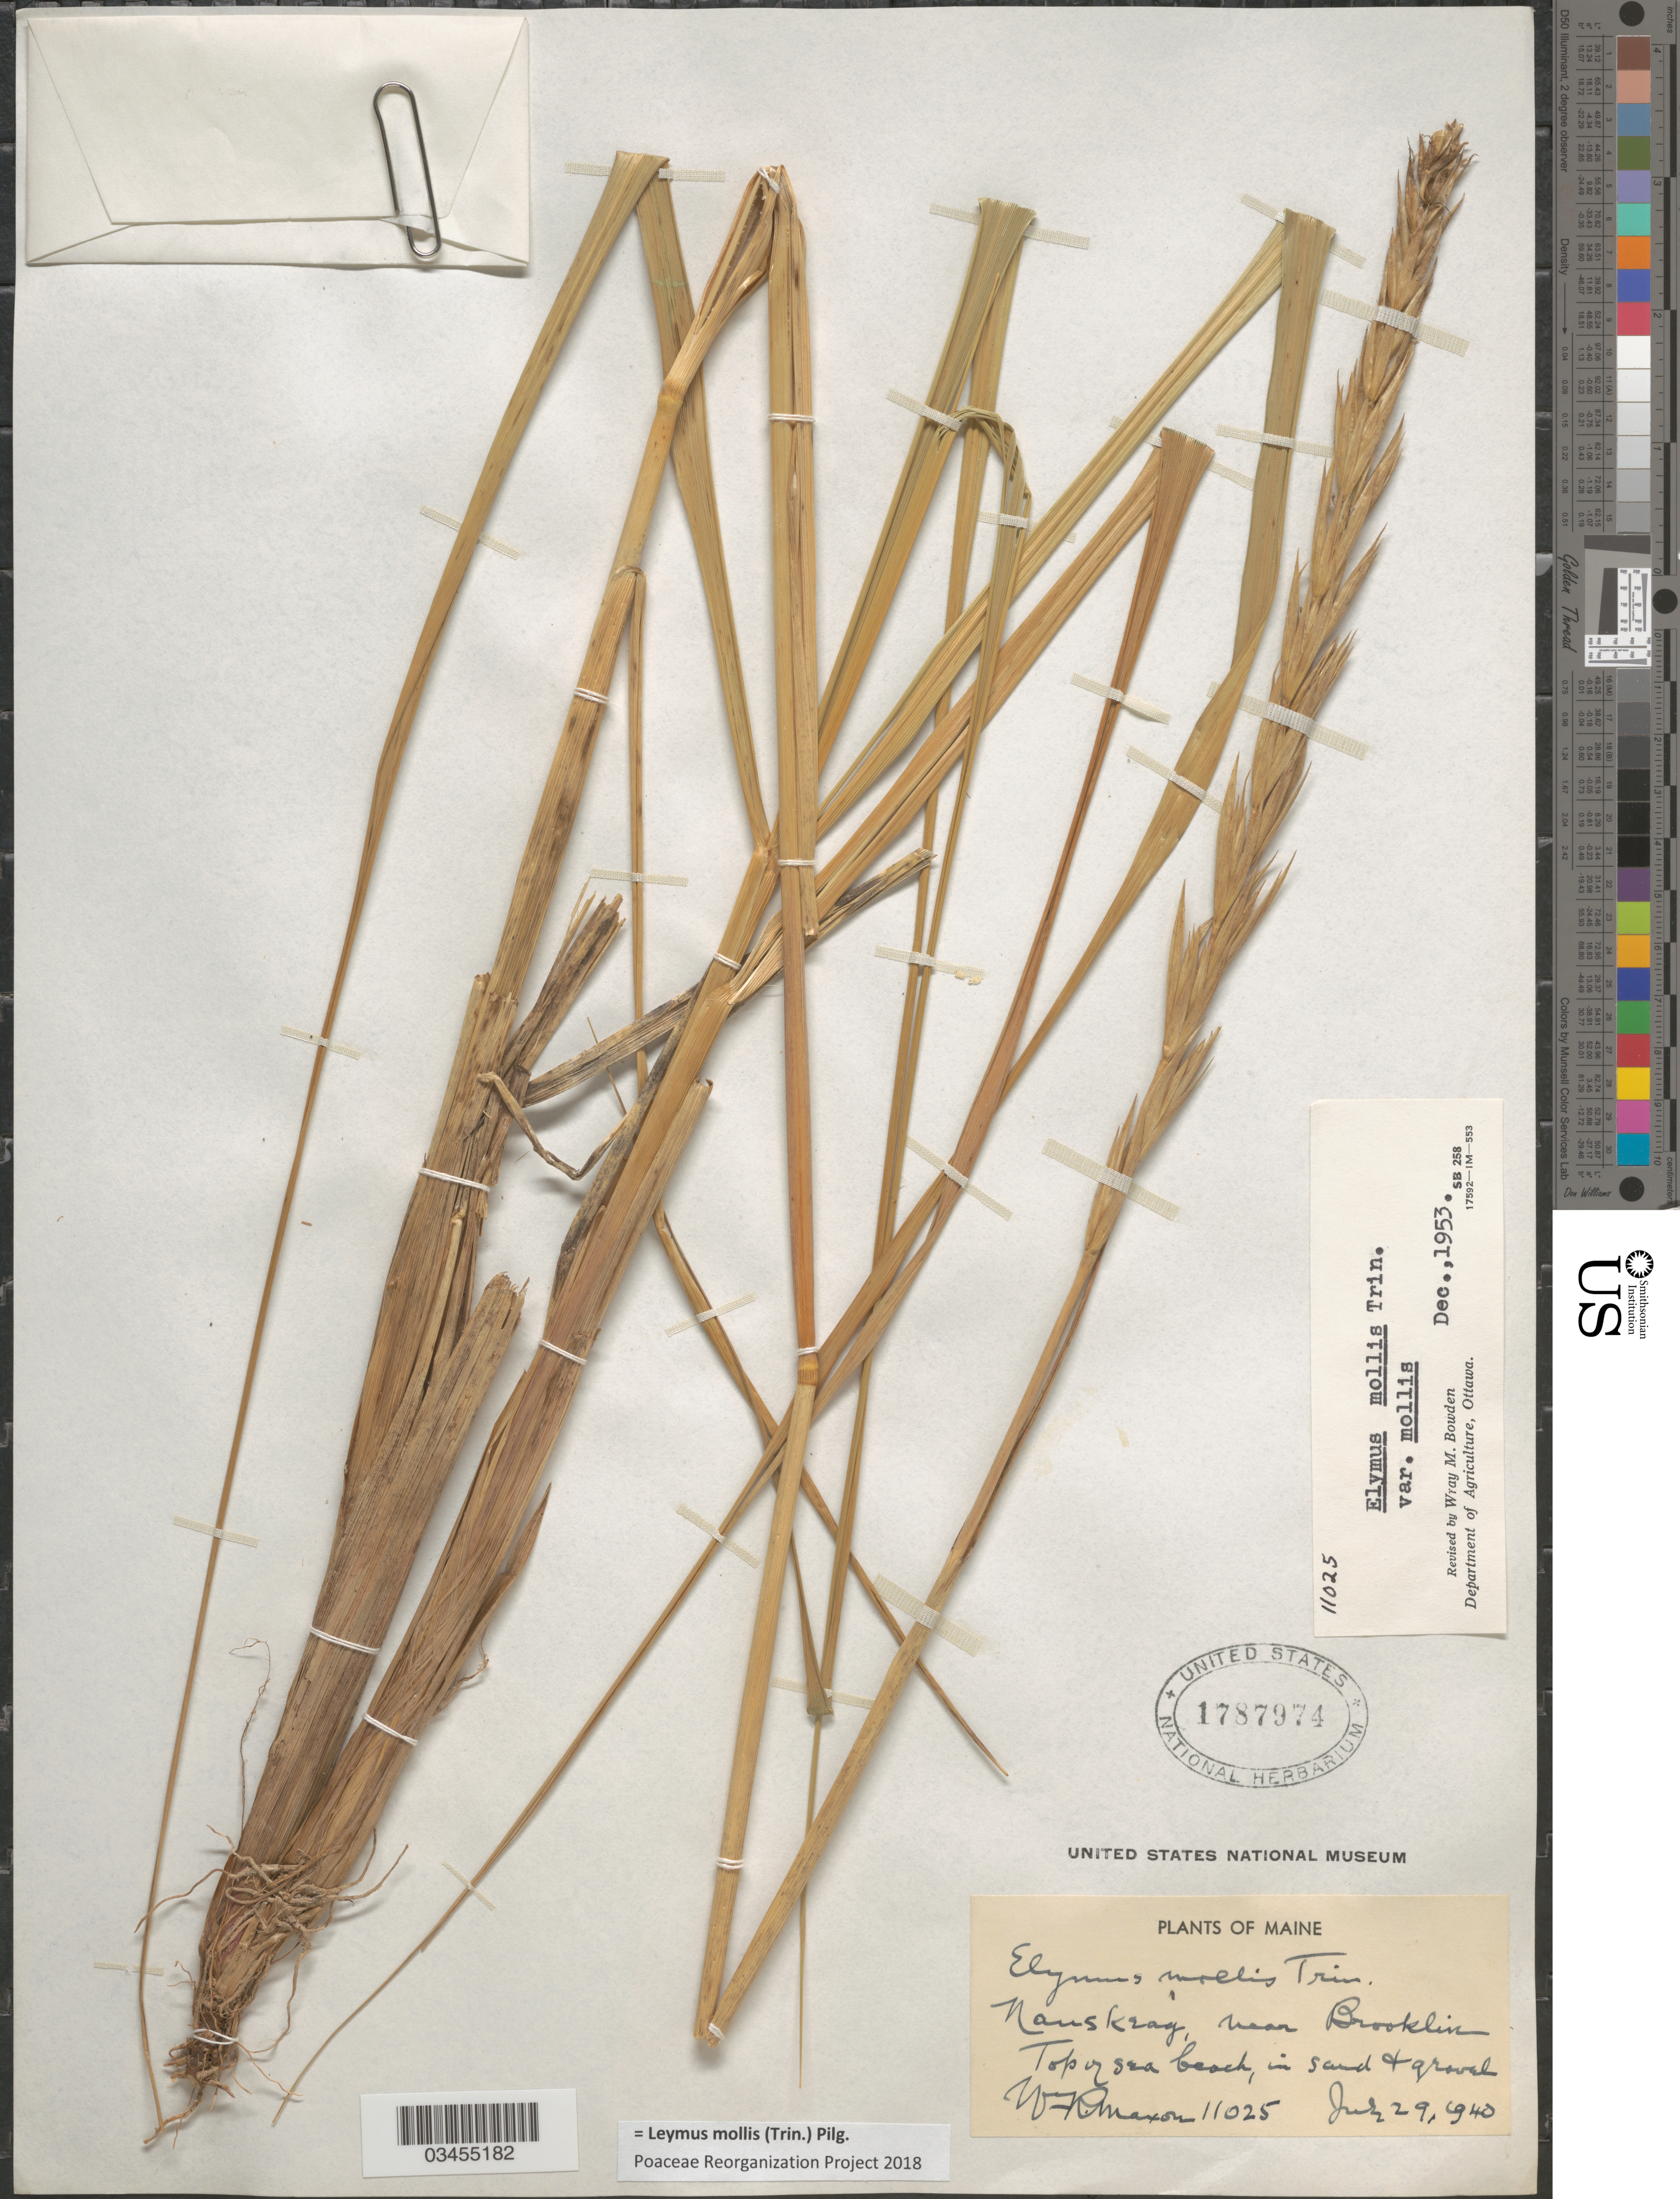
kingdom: Plantae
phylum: Tracheophyta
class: Liliopsida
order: Poales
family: Poaceae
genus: Leymus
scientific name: Leymus mollis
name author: (Trin.) Pilg.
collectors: W. R. Maxon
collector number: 11025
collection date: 1940-07-29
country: United States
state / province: Maine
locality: Naumkeag, near Brooklin. Top of sea beach, in sand & gravel.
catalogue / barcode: US 1787974